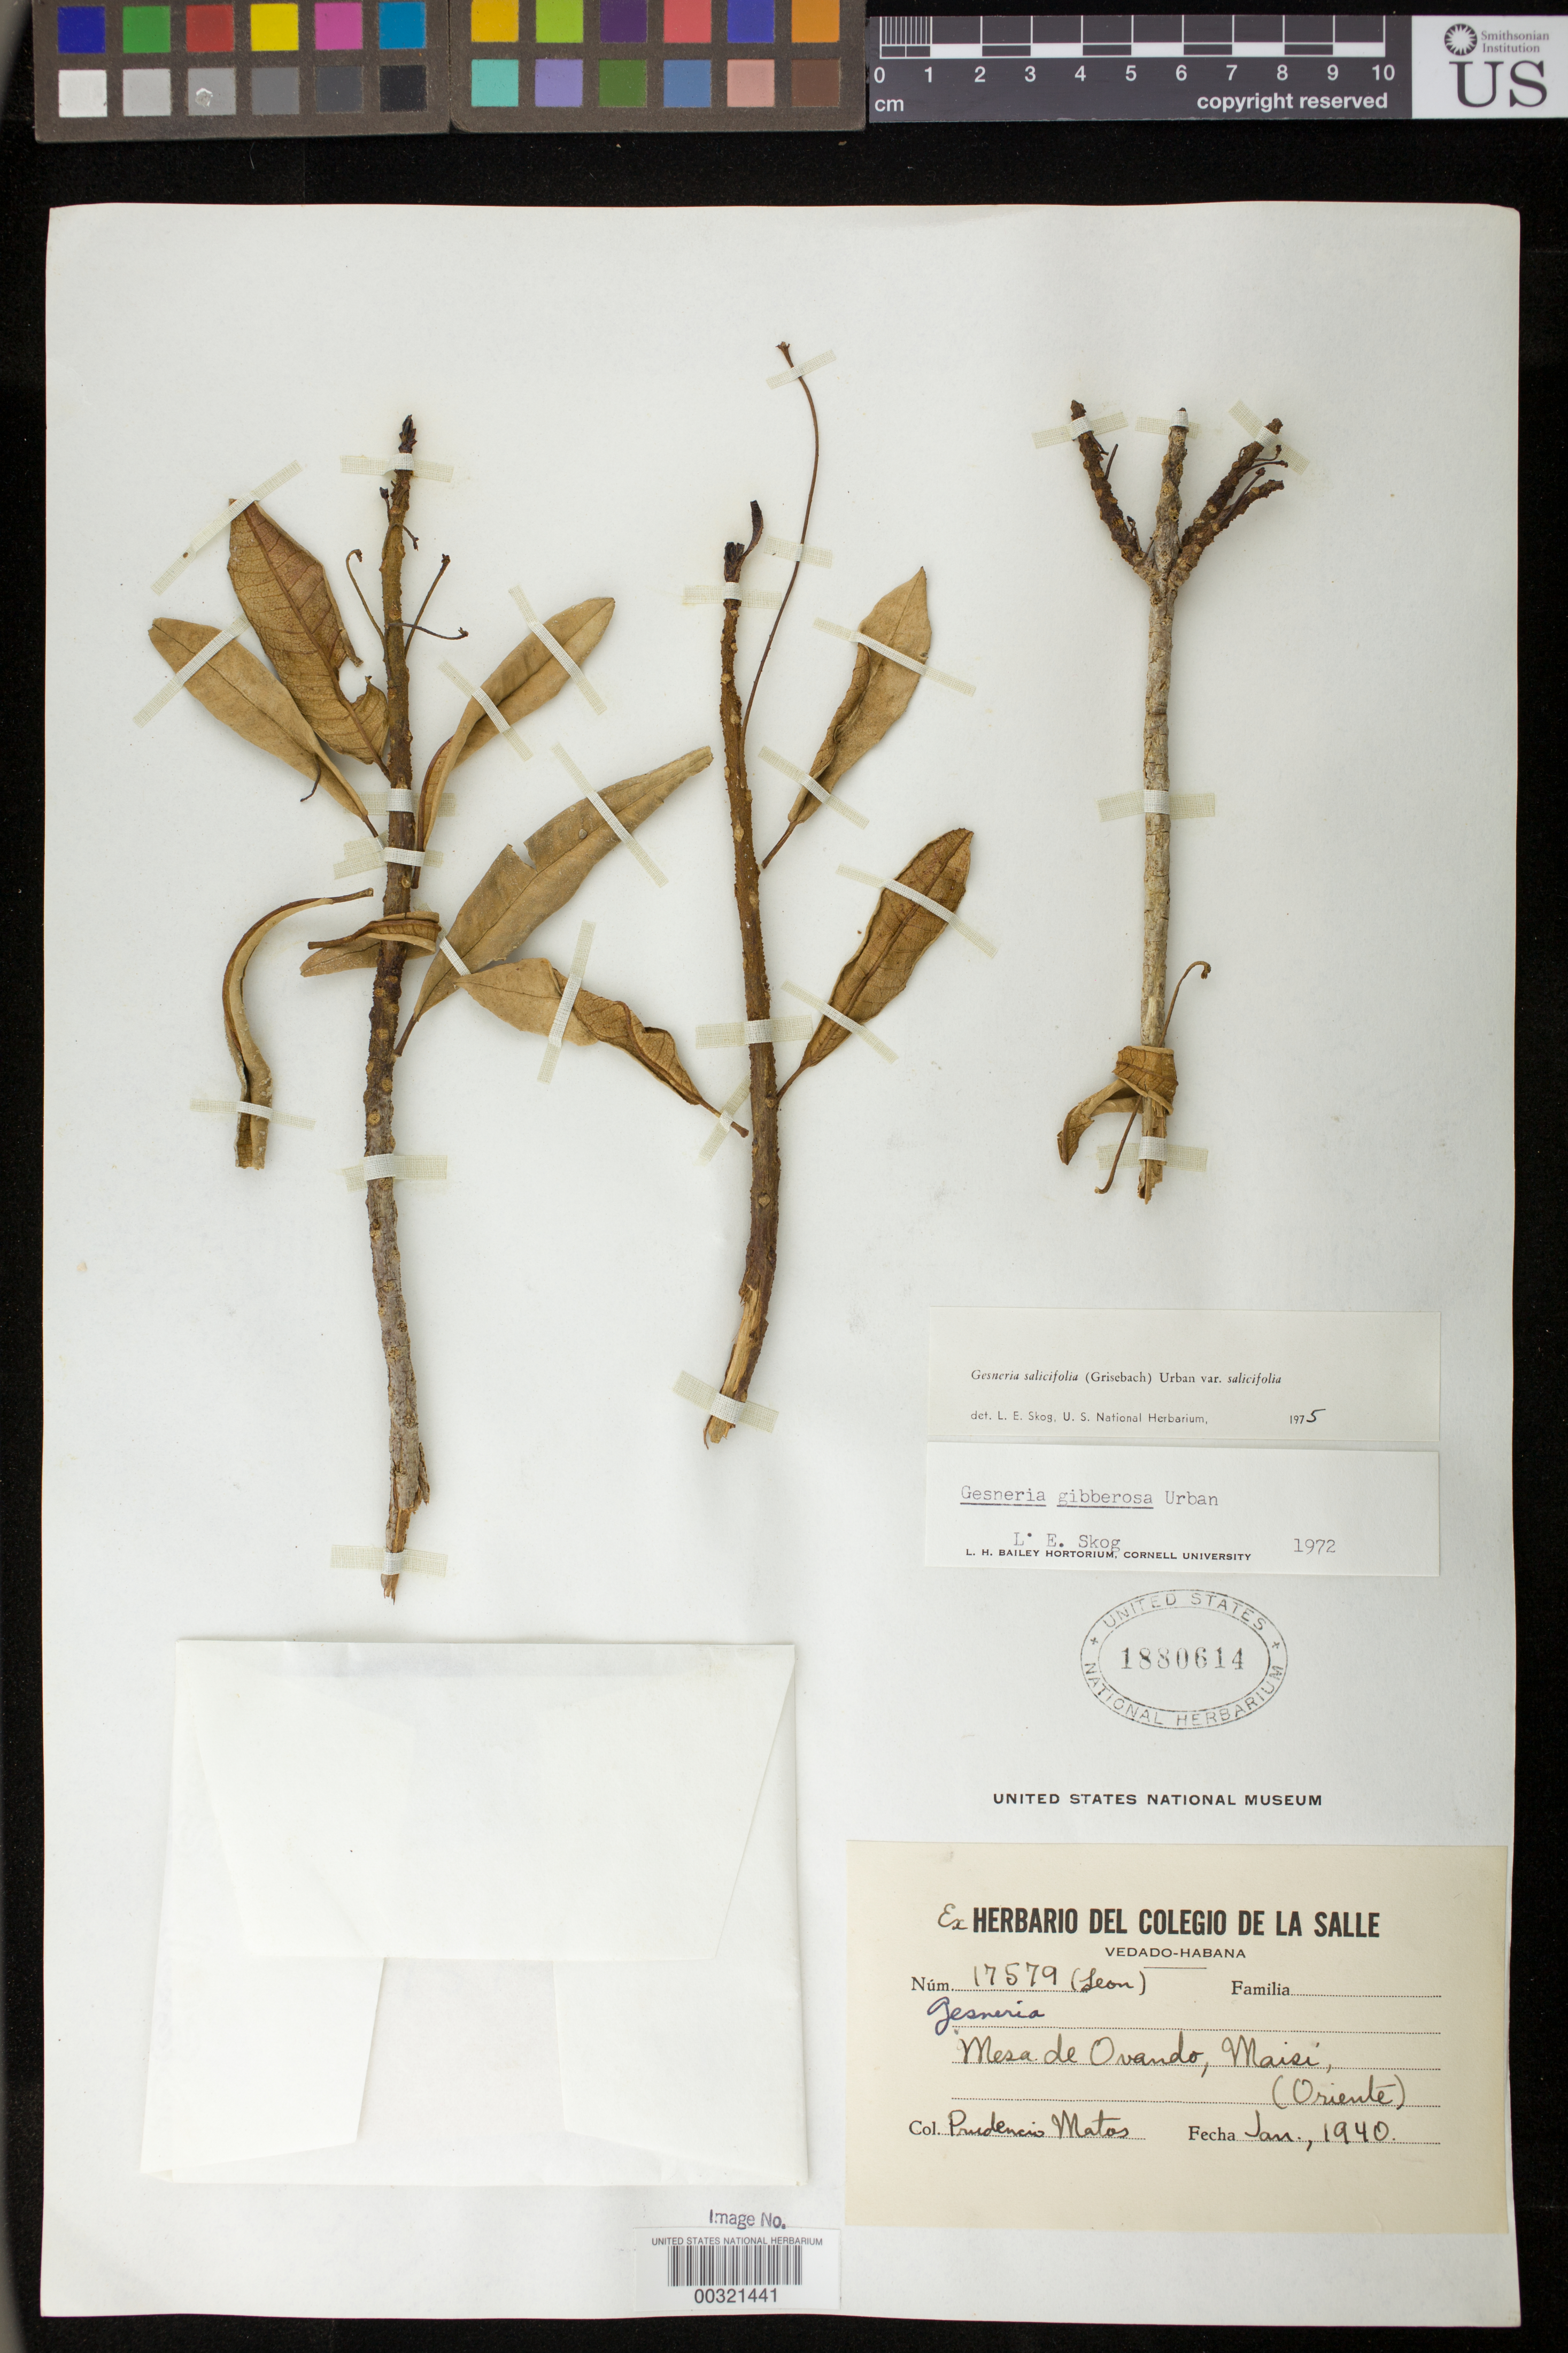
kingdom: Plantae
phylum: Tracheophyta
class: Magnoliopsida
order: Lamiales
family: Gesneriaceae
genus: Gesneria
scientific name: Gesneria salicifolia var. salicifolia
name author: (Griseb.) Urb.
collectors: F. Leon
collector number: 17579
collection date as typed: Jan 1940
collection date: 1940-01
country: Cuba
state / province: Oriente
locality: Mesa de Ovando, Maisi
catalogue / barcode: US 1880614